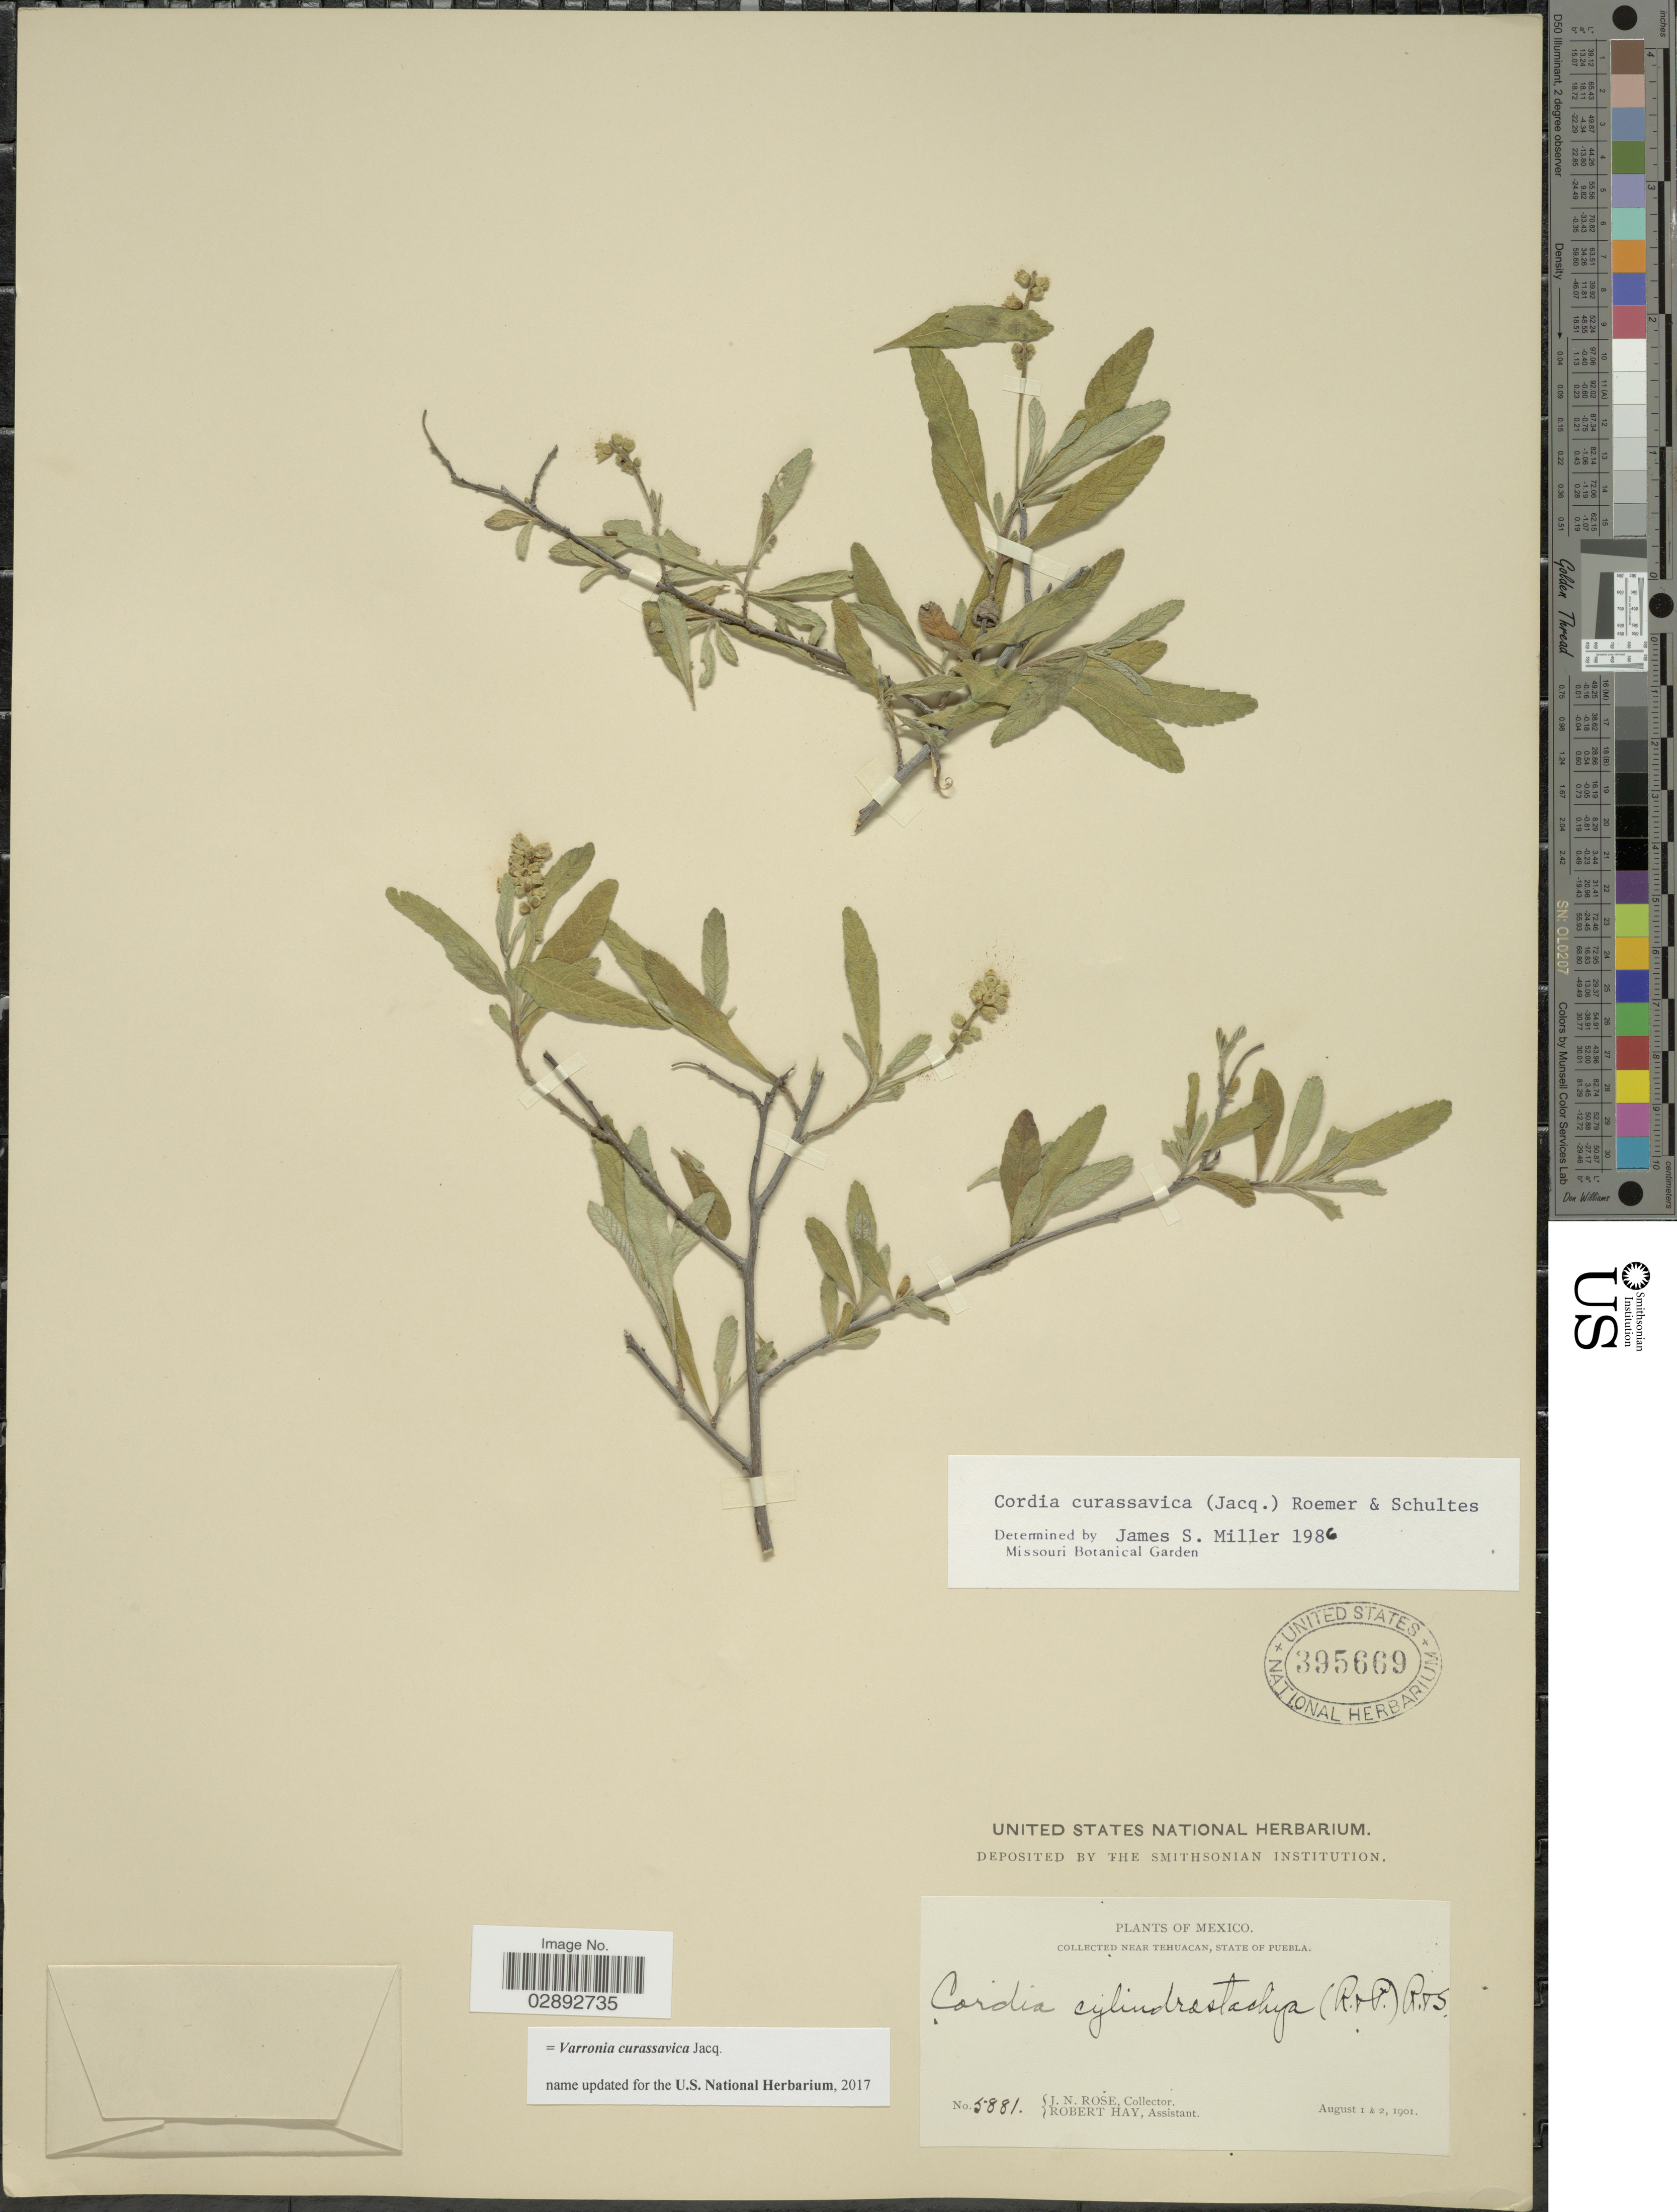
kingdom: Plantae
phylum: Tracheophyta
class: Magnoliopsida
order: Boraginales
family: Cordiaceae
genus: Varronia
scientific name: Varronia curassavica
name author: Jacq.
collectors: J. N. Rose & R. Hay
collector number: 5881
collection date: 1901-08-01/1901-08-02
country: Mexico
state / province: Puebla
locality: Near Tehuacan, State of Puebla.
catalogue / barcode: US 395669